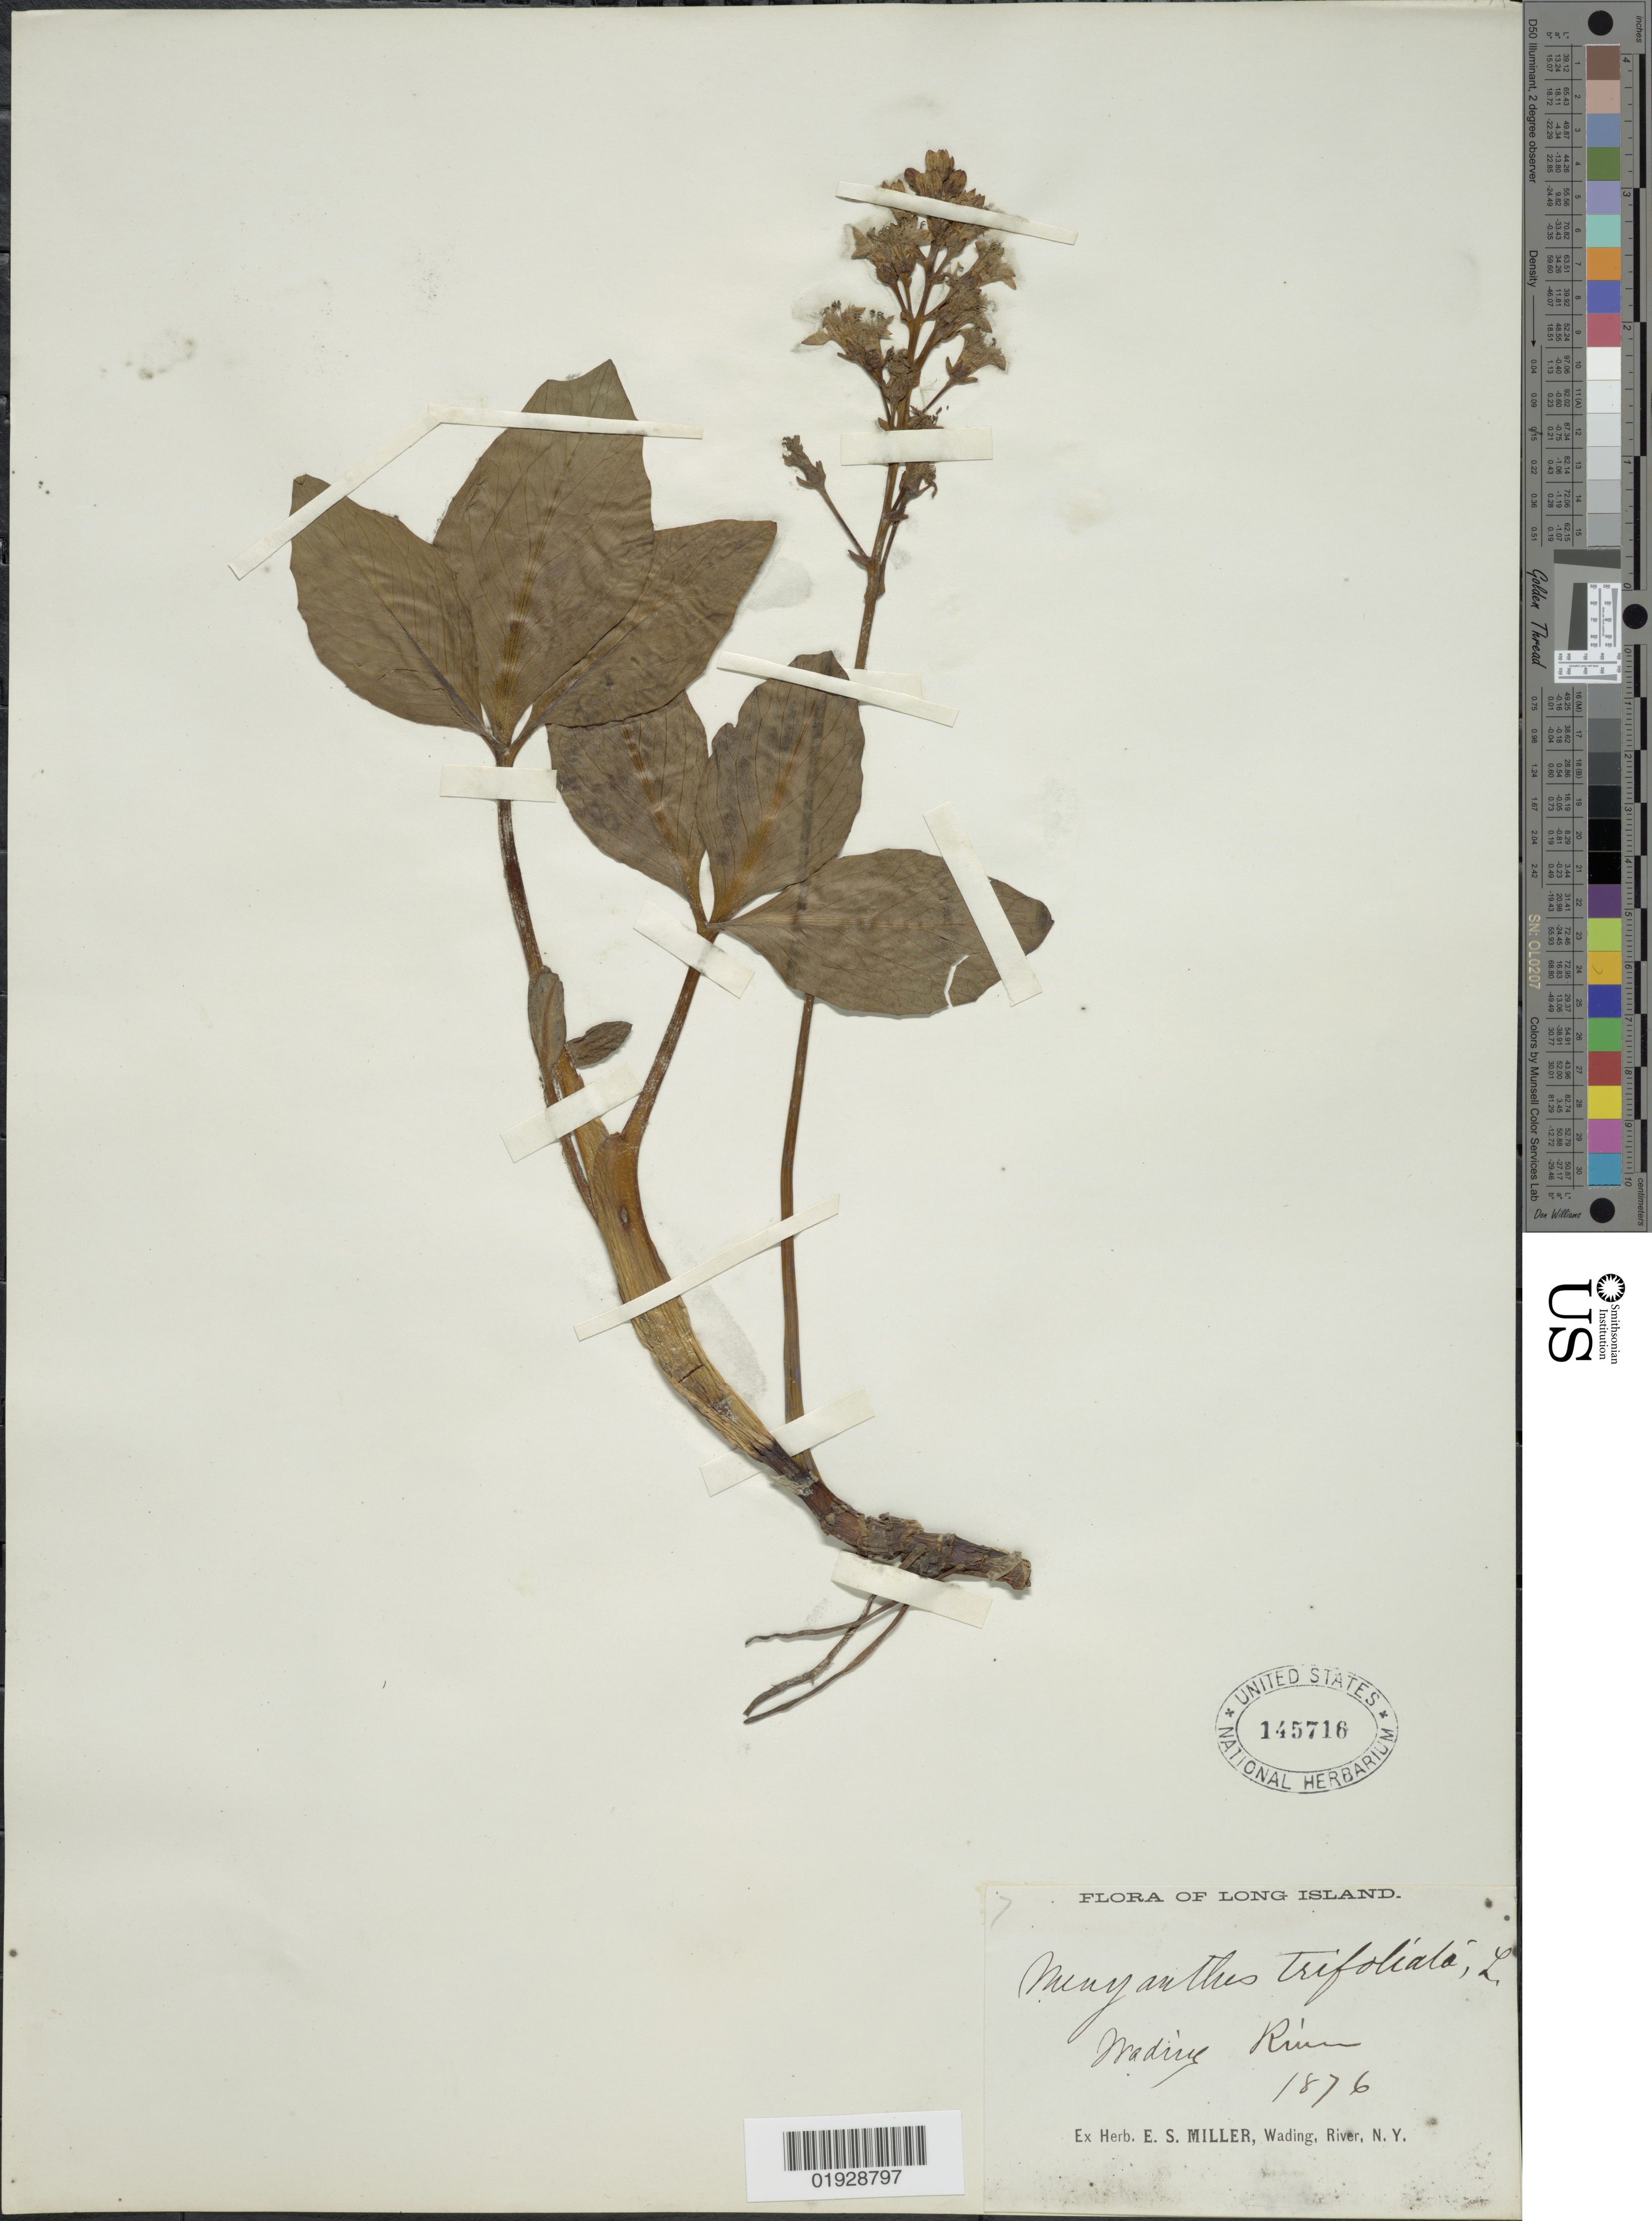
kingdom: Plantae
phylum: Tracheophyta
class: Magnoliopsida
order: Asterales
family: Menyanthaceae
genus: Menyanthes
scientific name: Menyanthes trifoliata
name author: L.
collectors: ex herb. E. S. Miller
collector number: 7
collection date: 1876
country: United States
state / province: New York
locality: Long Island, Wading River, N.Y.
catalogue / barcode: US 145716